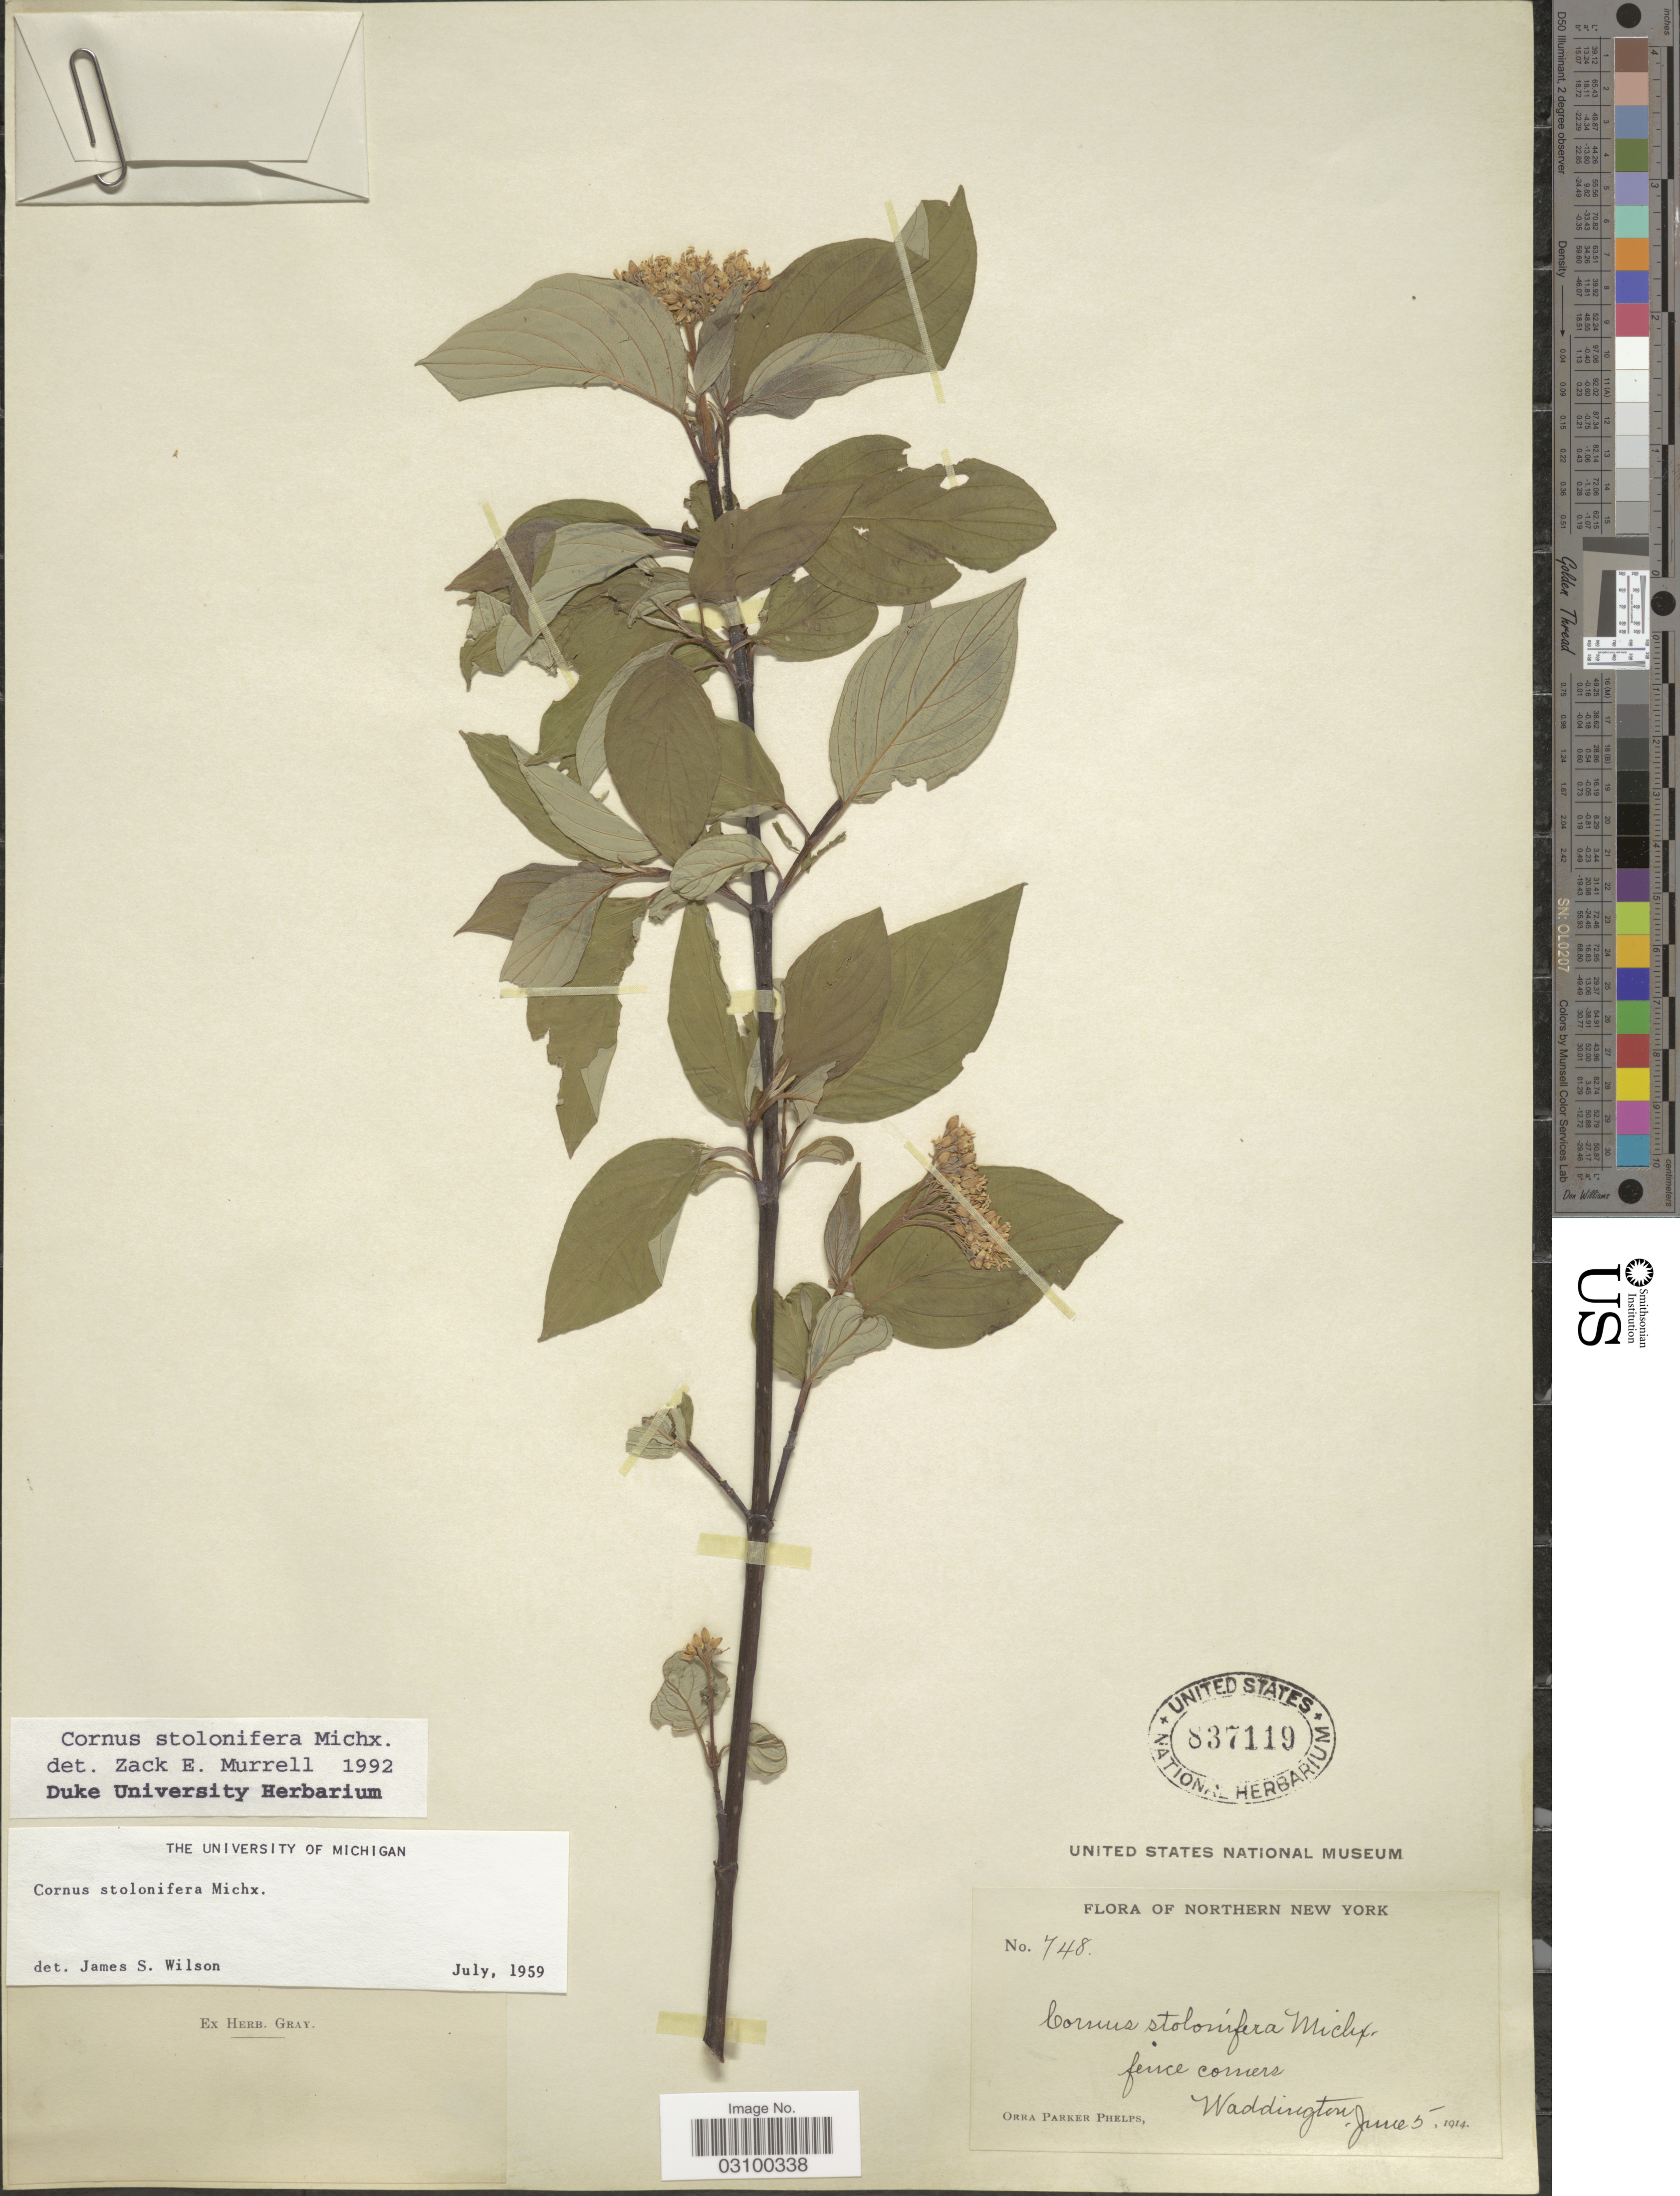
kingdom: Plantae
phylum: Tracheophyta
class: Magnoliopsida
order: Cornales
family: Cornaceae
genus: Cornus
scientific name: Cornus sericea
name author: L.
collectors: O. P. Phelps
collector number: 748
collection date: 1914-06-05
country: United States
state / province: New York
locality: Northern New York. Waddington.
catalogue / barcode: US 837119